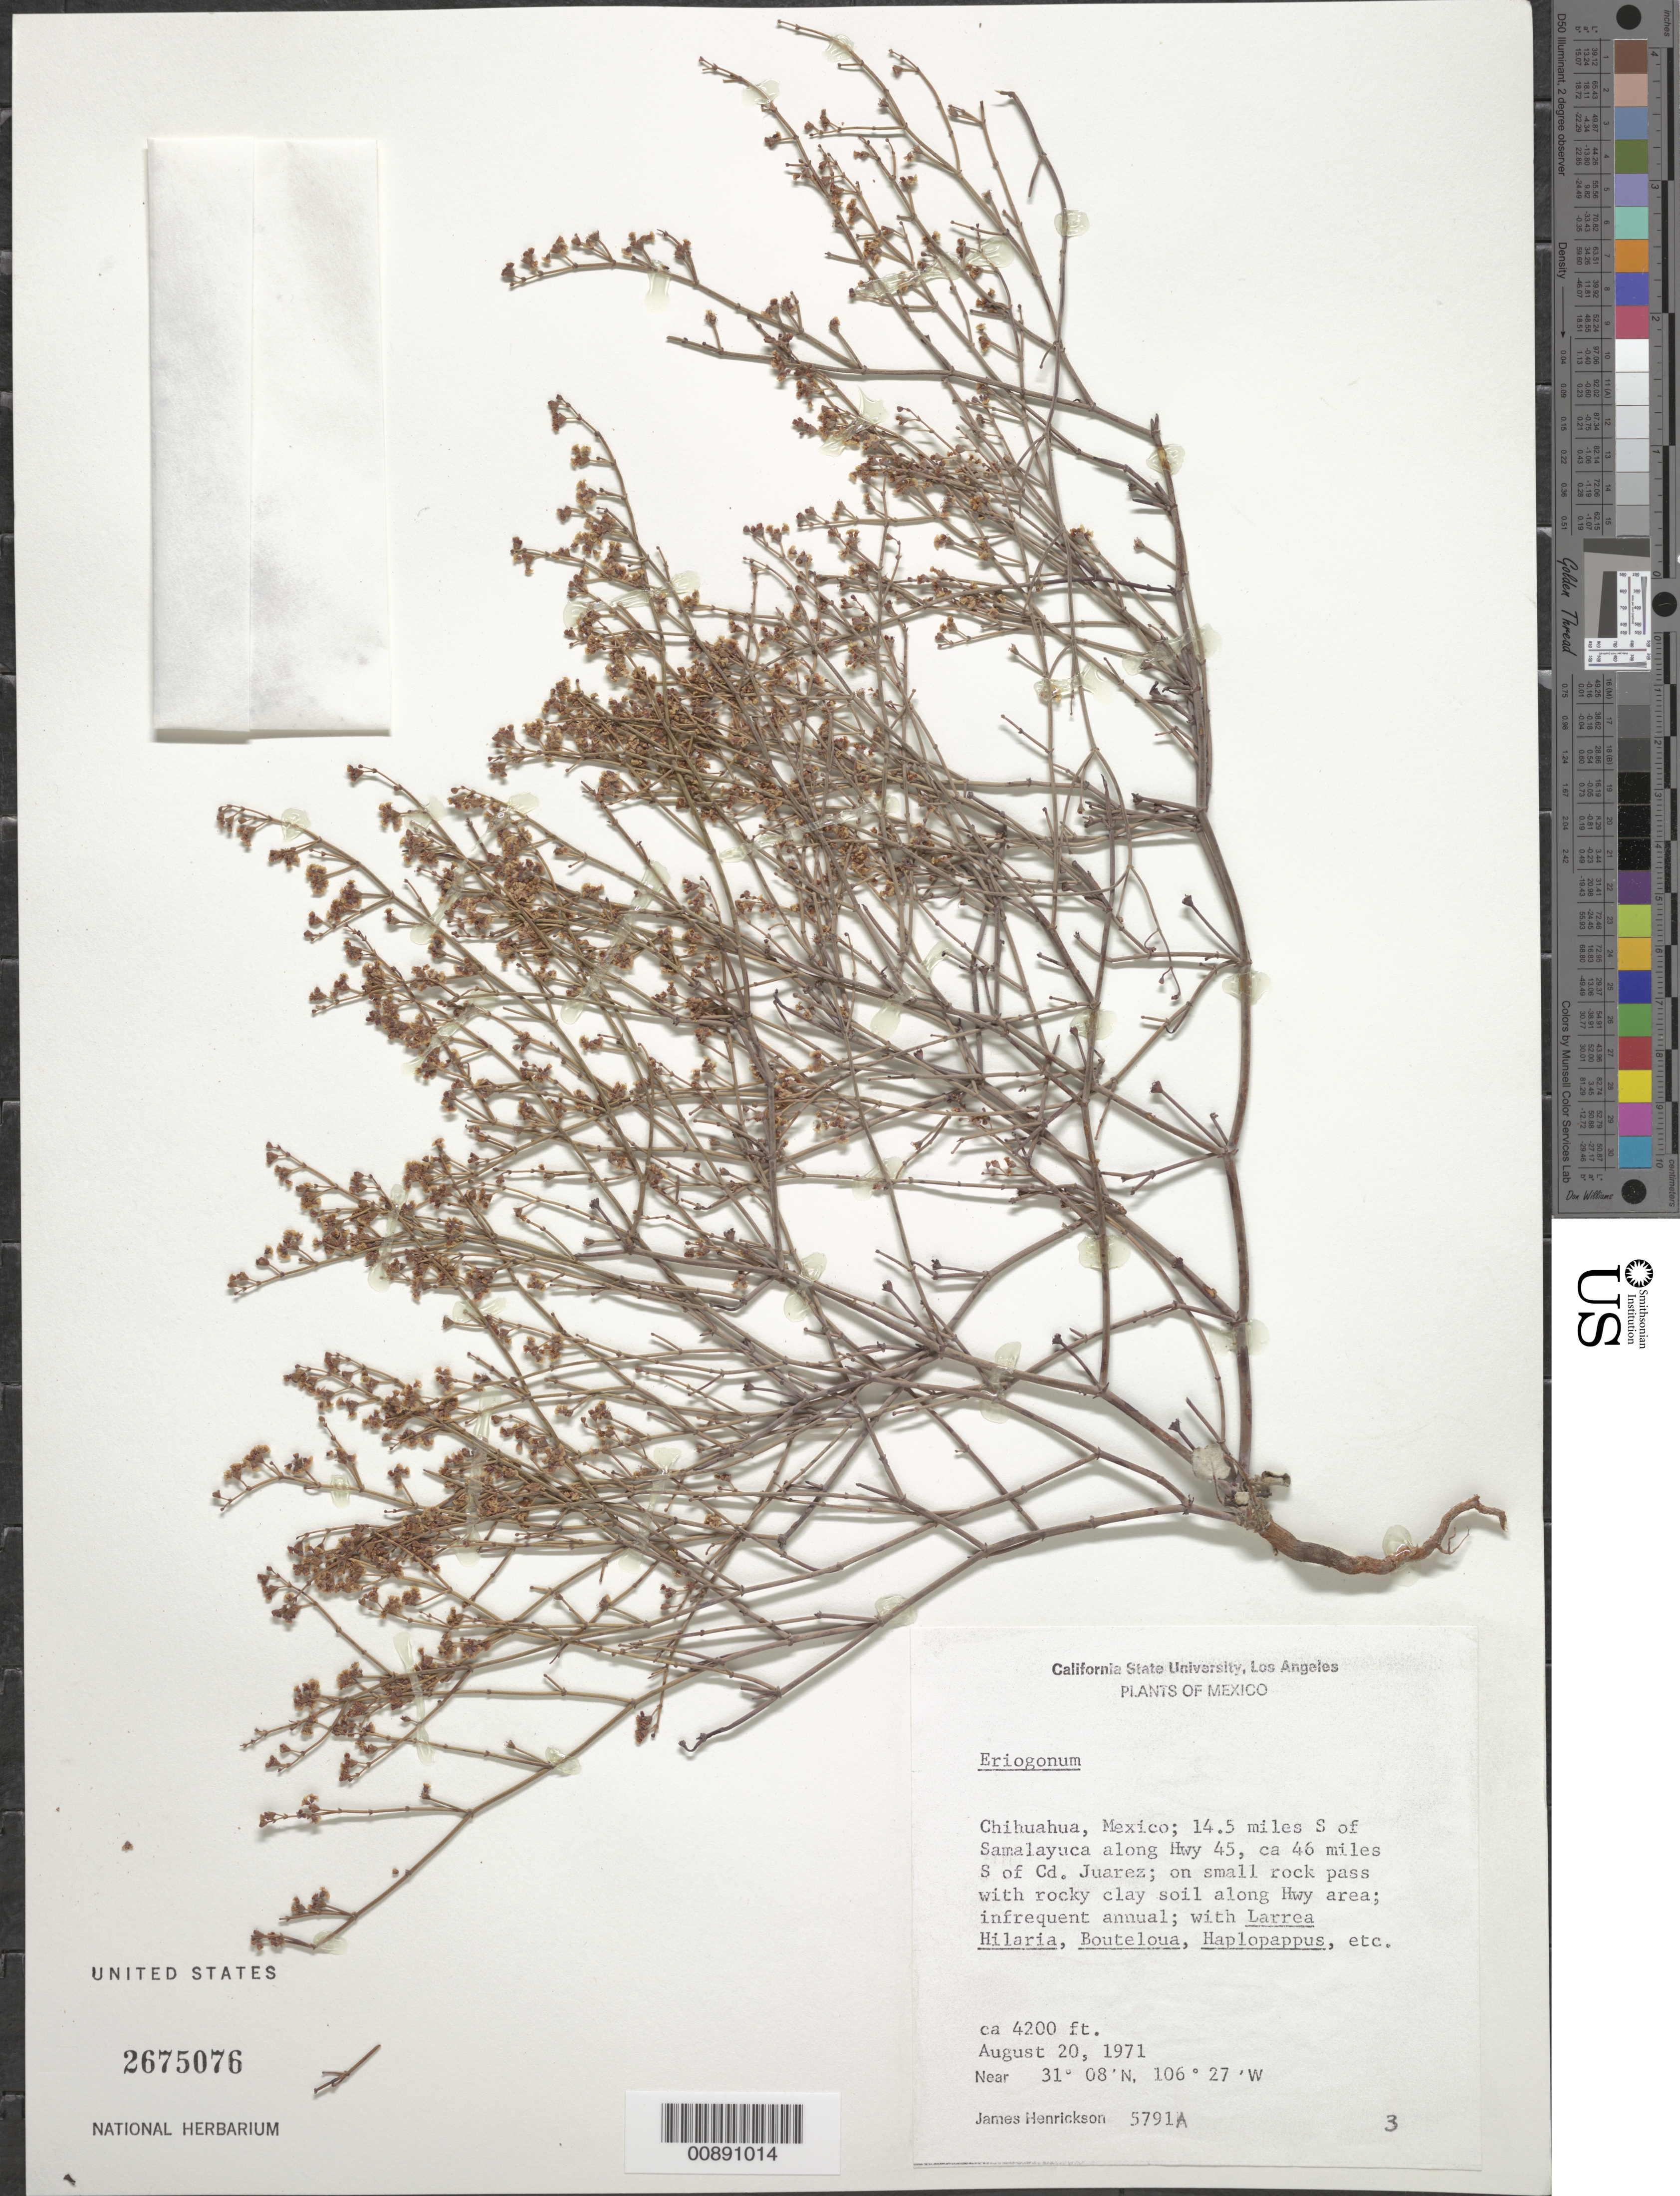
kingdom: Plantae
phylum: Tracheophyta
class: Magnoliopsida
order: Caryophyllales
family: Polygonaceae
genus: Eriogonum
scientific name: Eriogonum sp.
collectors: J. Henrickson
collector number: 5791 A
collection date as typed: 20 Aug 1971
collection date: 1971-08-20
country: Mexico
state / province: Chihuahua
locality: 14.5 miles S of Samalayuca along Hwy 45, ca 46 miles S of Cd. Juárez, Chihuahua.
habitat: On small rock pass with rocky clay soil along Hwy area; with Larrea, Hilaria, Bouteloua, Haplopappus, etc.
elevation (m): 1280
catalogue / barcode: US 2675076